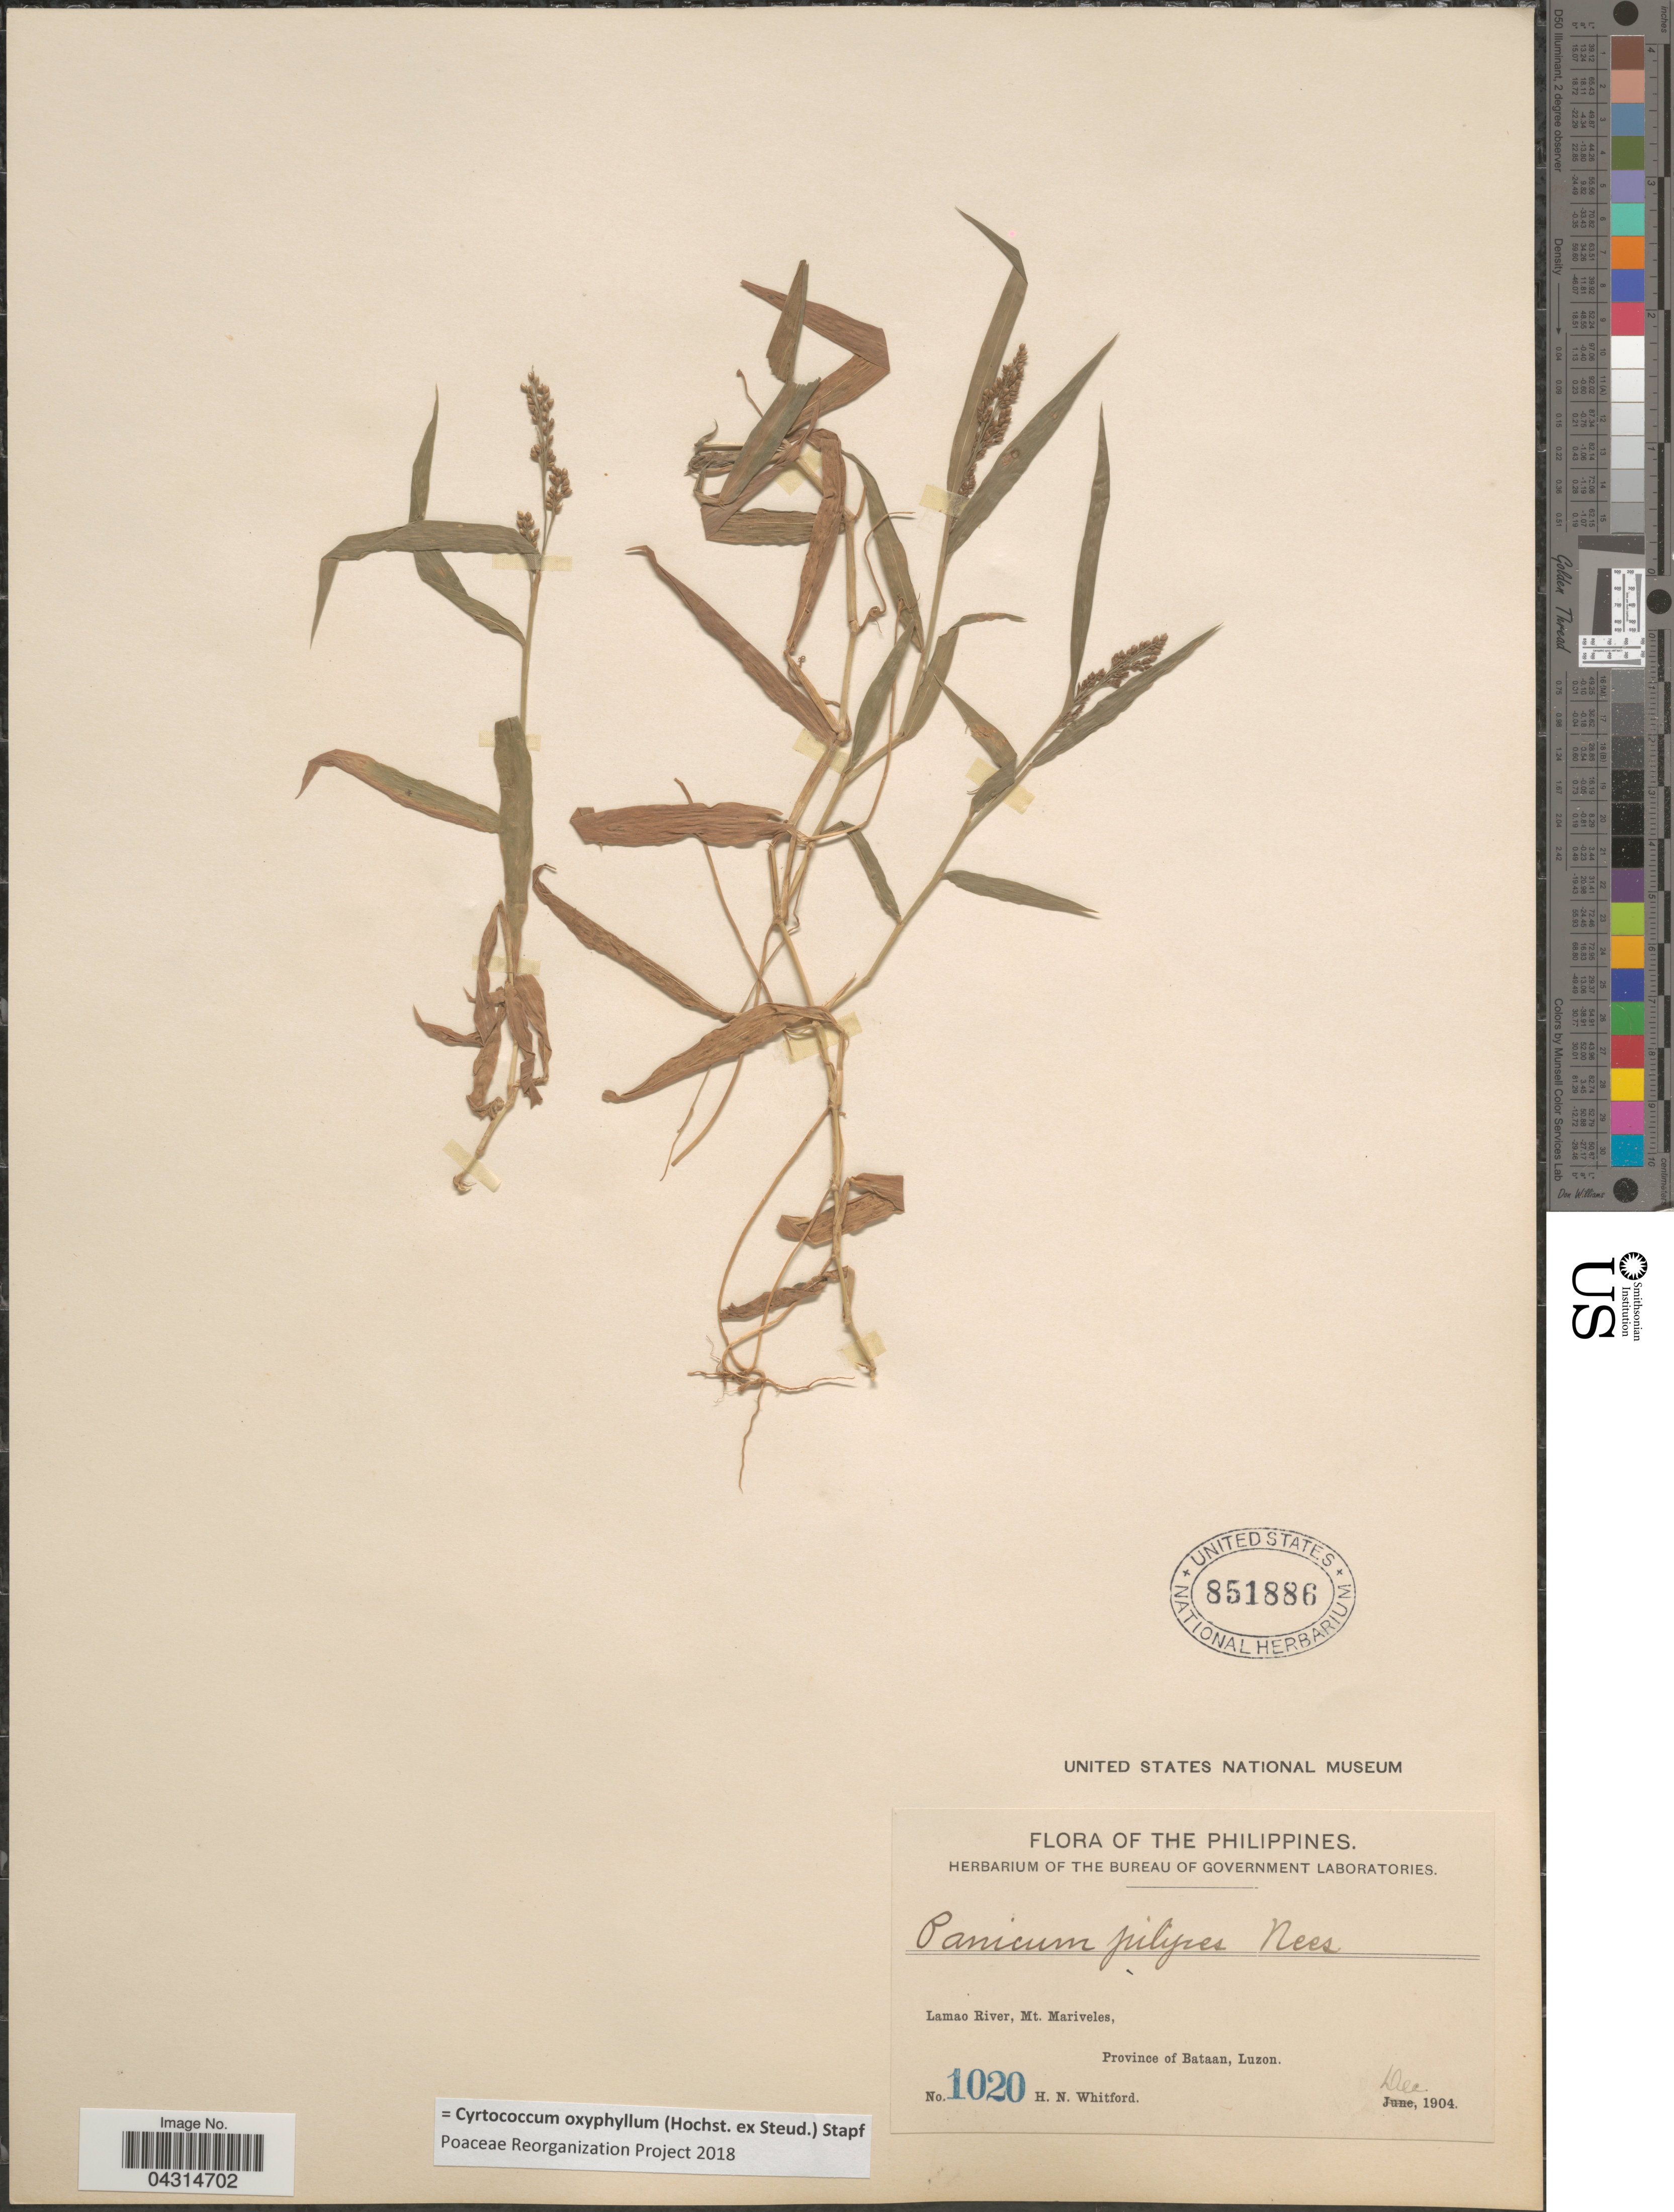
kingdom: Plantae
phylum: Tracheophyta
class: Liliopsida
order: Poales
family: Poaceae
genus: Cyrtococcum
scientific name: Cyrtococcum oxyphyllum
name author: (Steud.) Stapf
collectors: H. N. Whitford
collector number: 1020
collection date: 1904-12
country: Philippines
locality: Lamao River, Mt. Mariveles, Province of Bataan, Luzon.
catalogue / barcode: US 851886